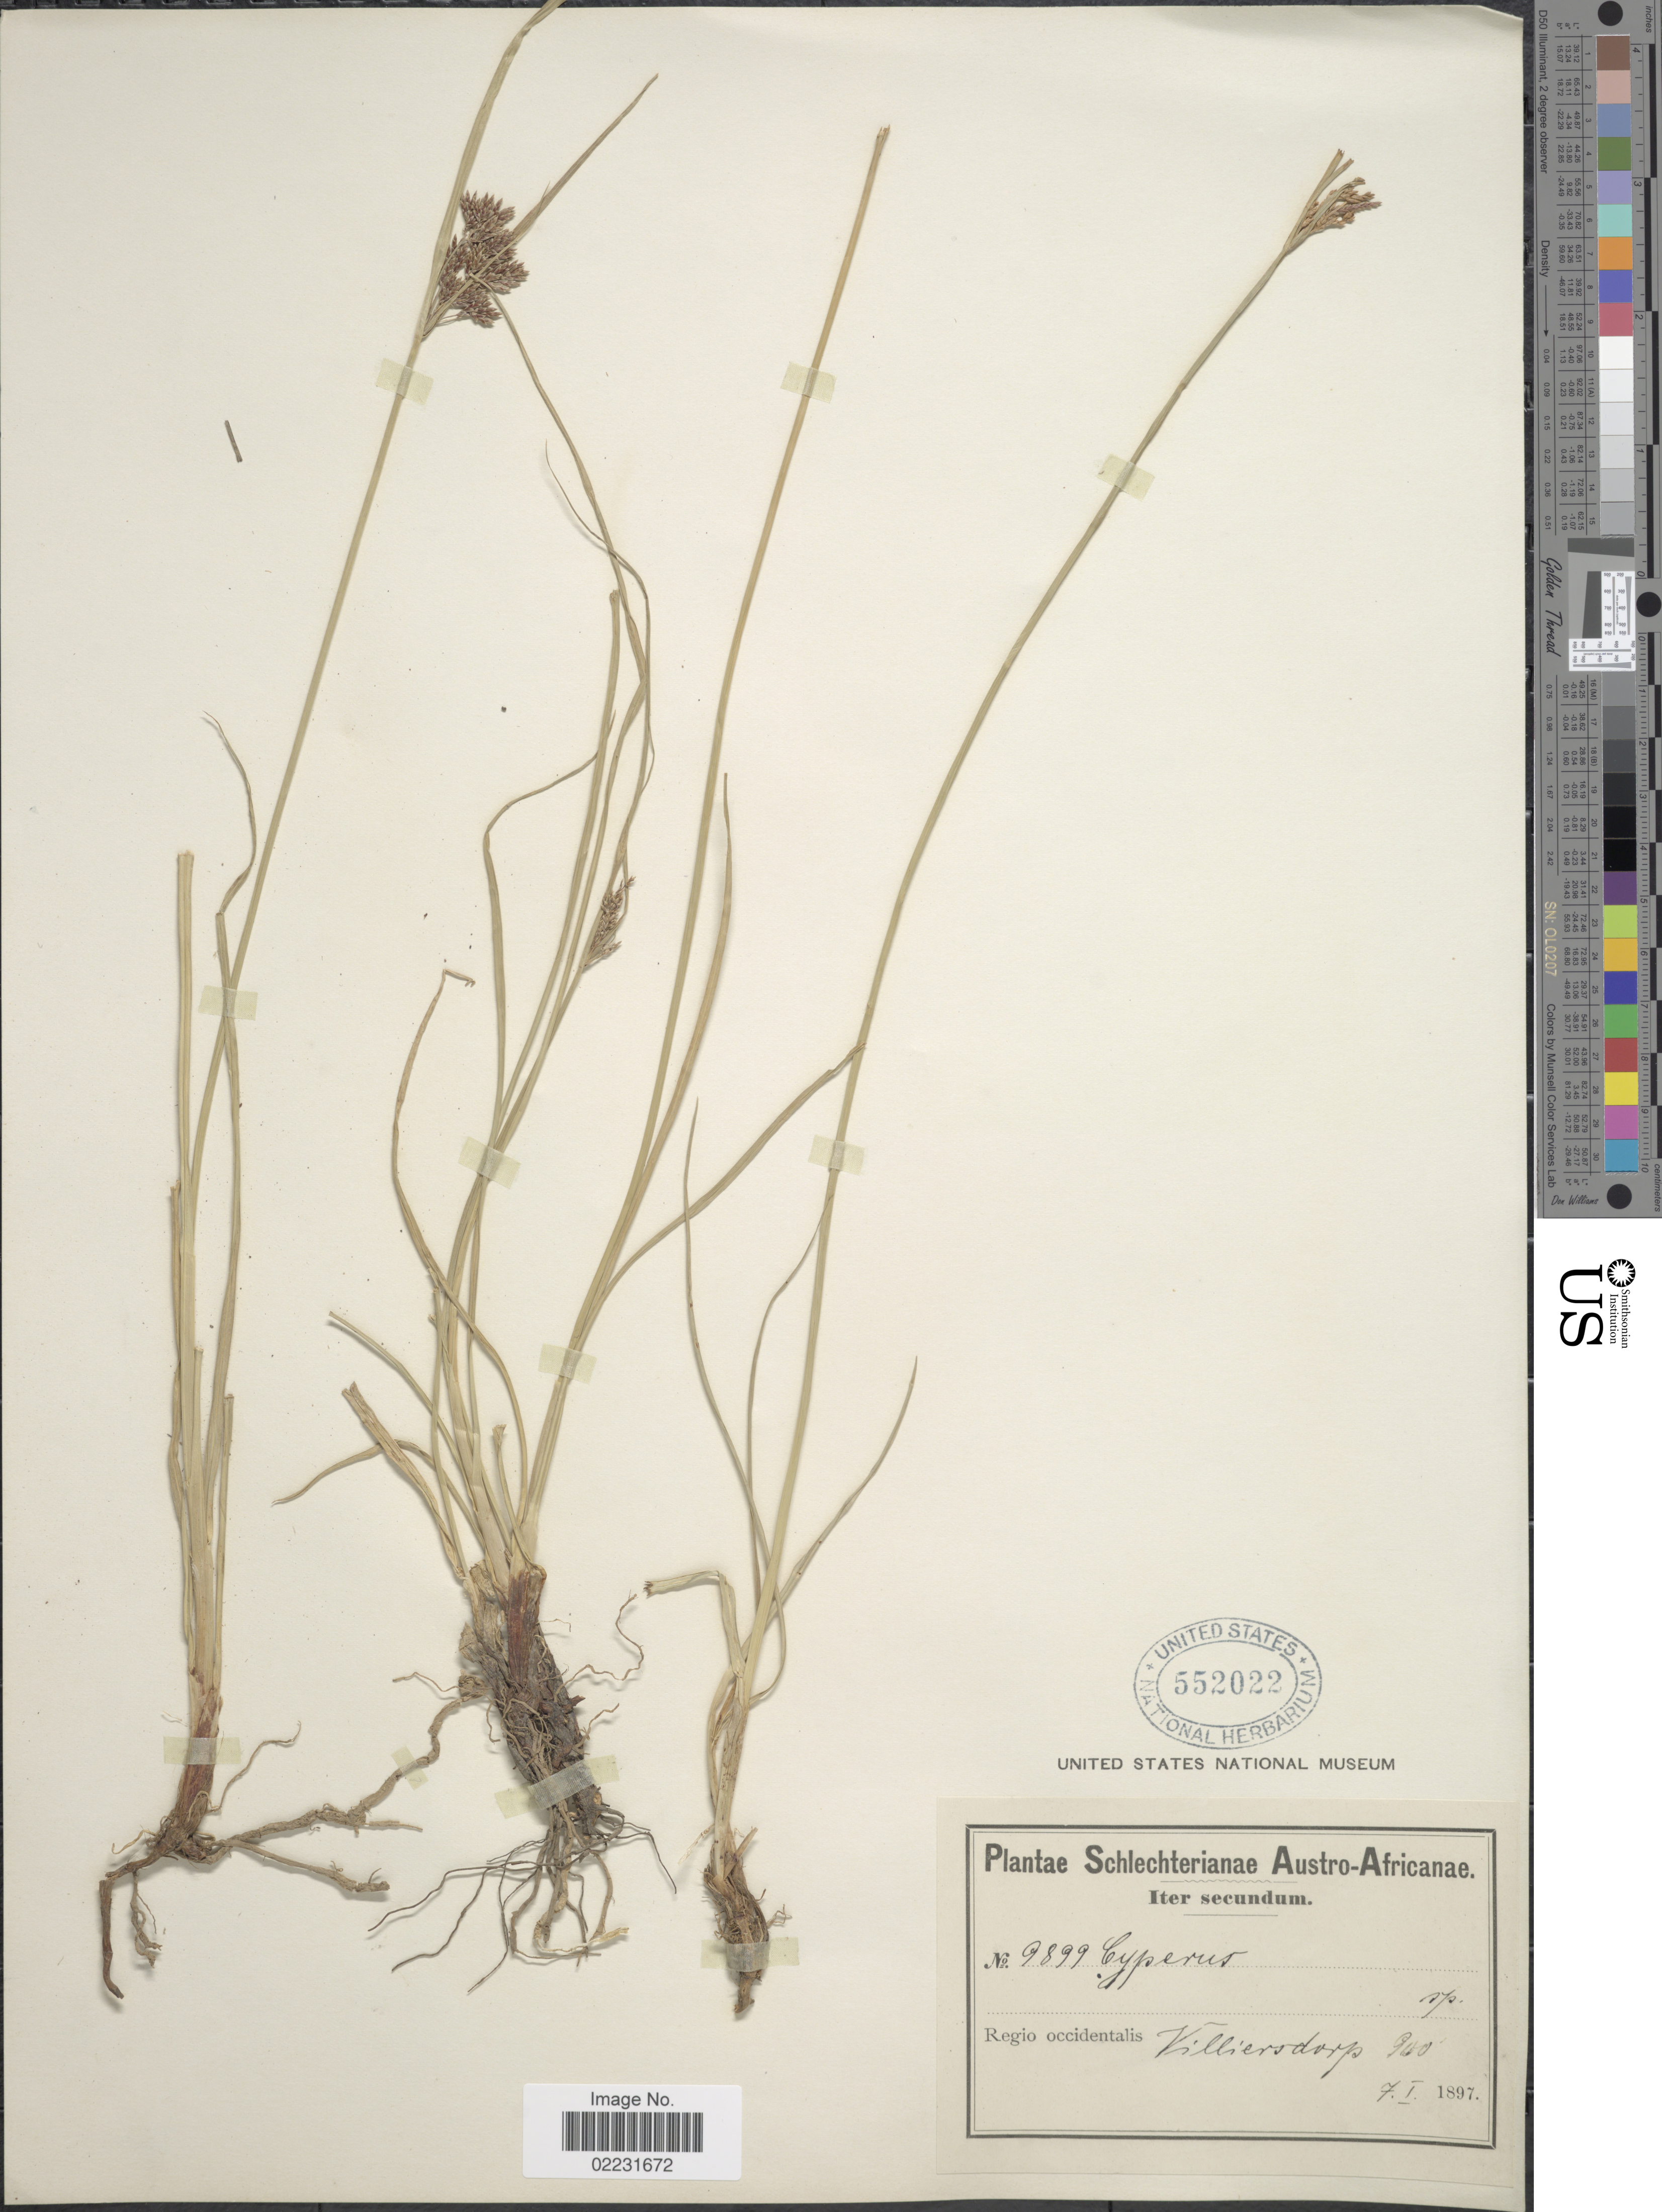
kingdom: Plantae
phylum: Tracheophyta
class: Liliopsida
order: Poales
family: Cyperaceae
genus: Cyperus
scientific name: Cyperus longus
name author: L.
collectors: Schlechter, --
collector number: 9899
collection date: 1897-01-07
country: South Africa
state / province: Western Cape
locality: Austro-Africanae, regio occidentalis, Villiersdorp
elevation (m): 274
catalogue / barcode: US 552022